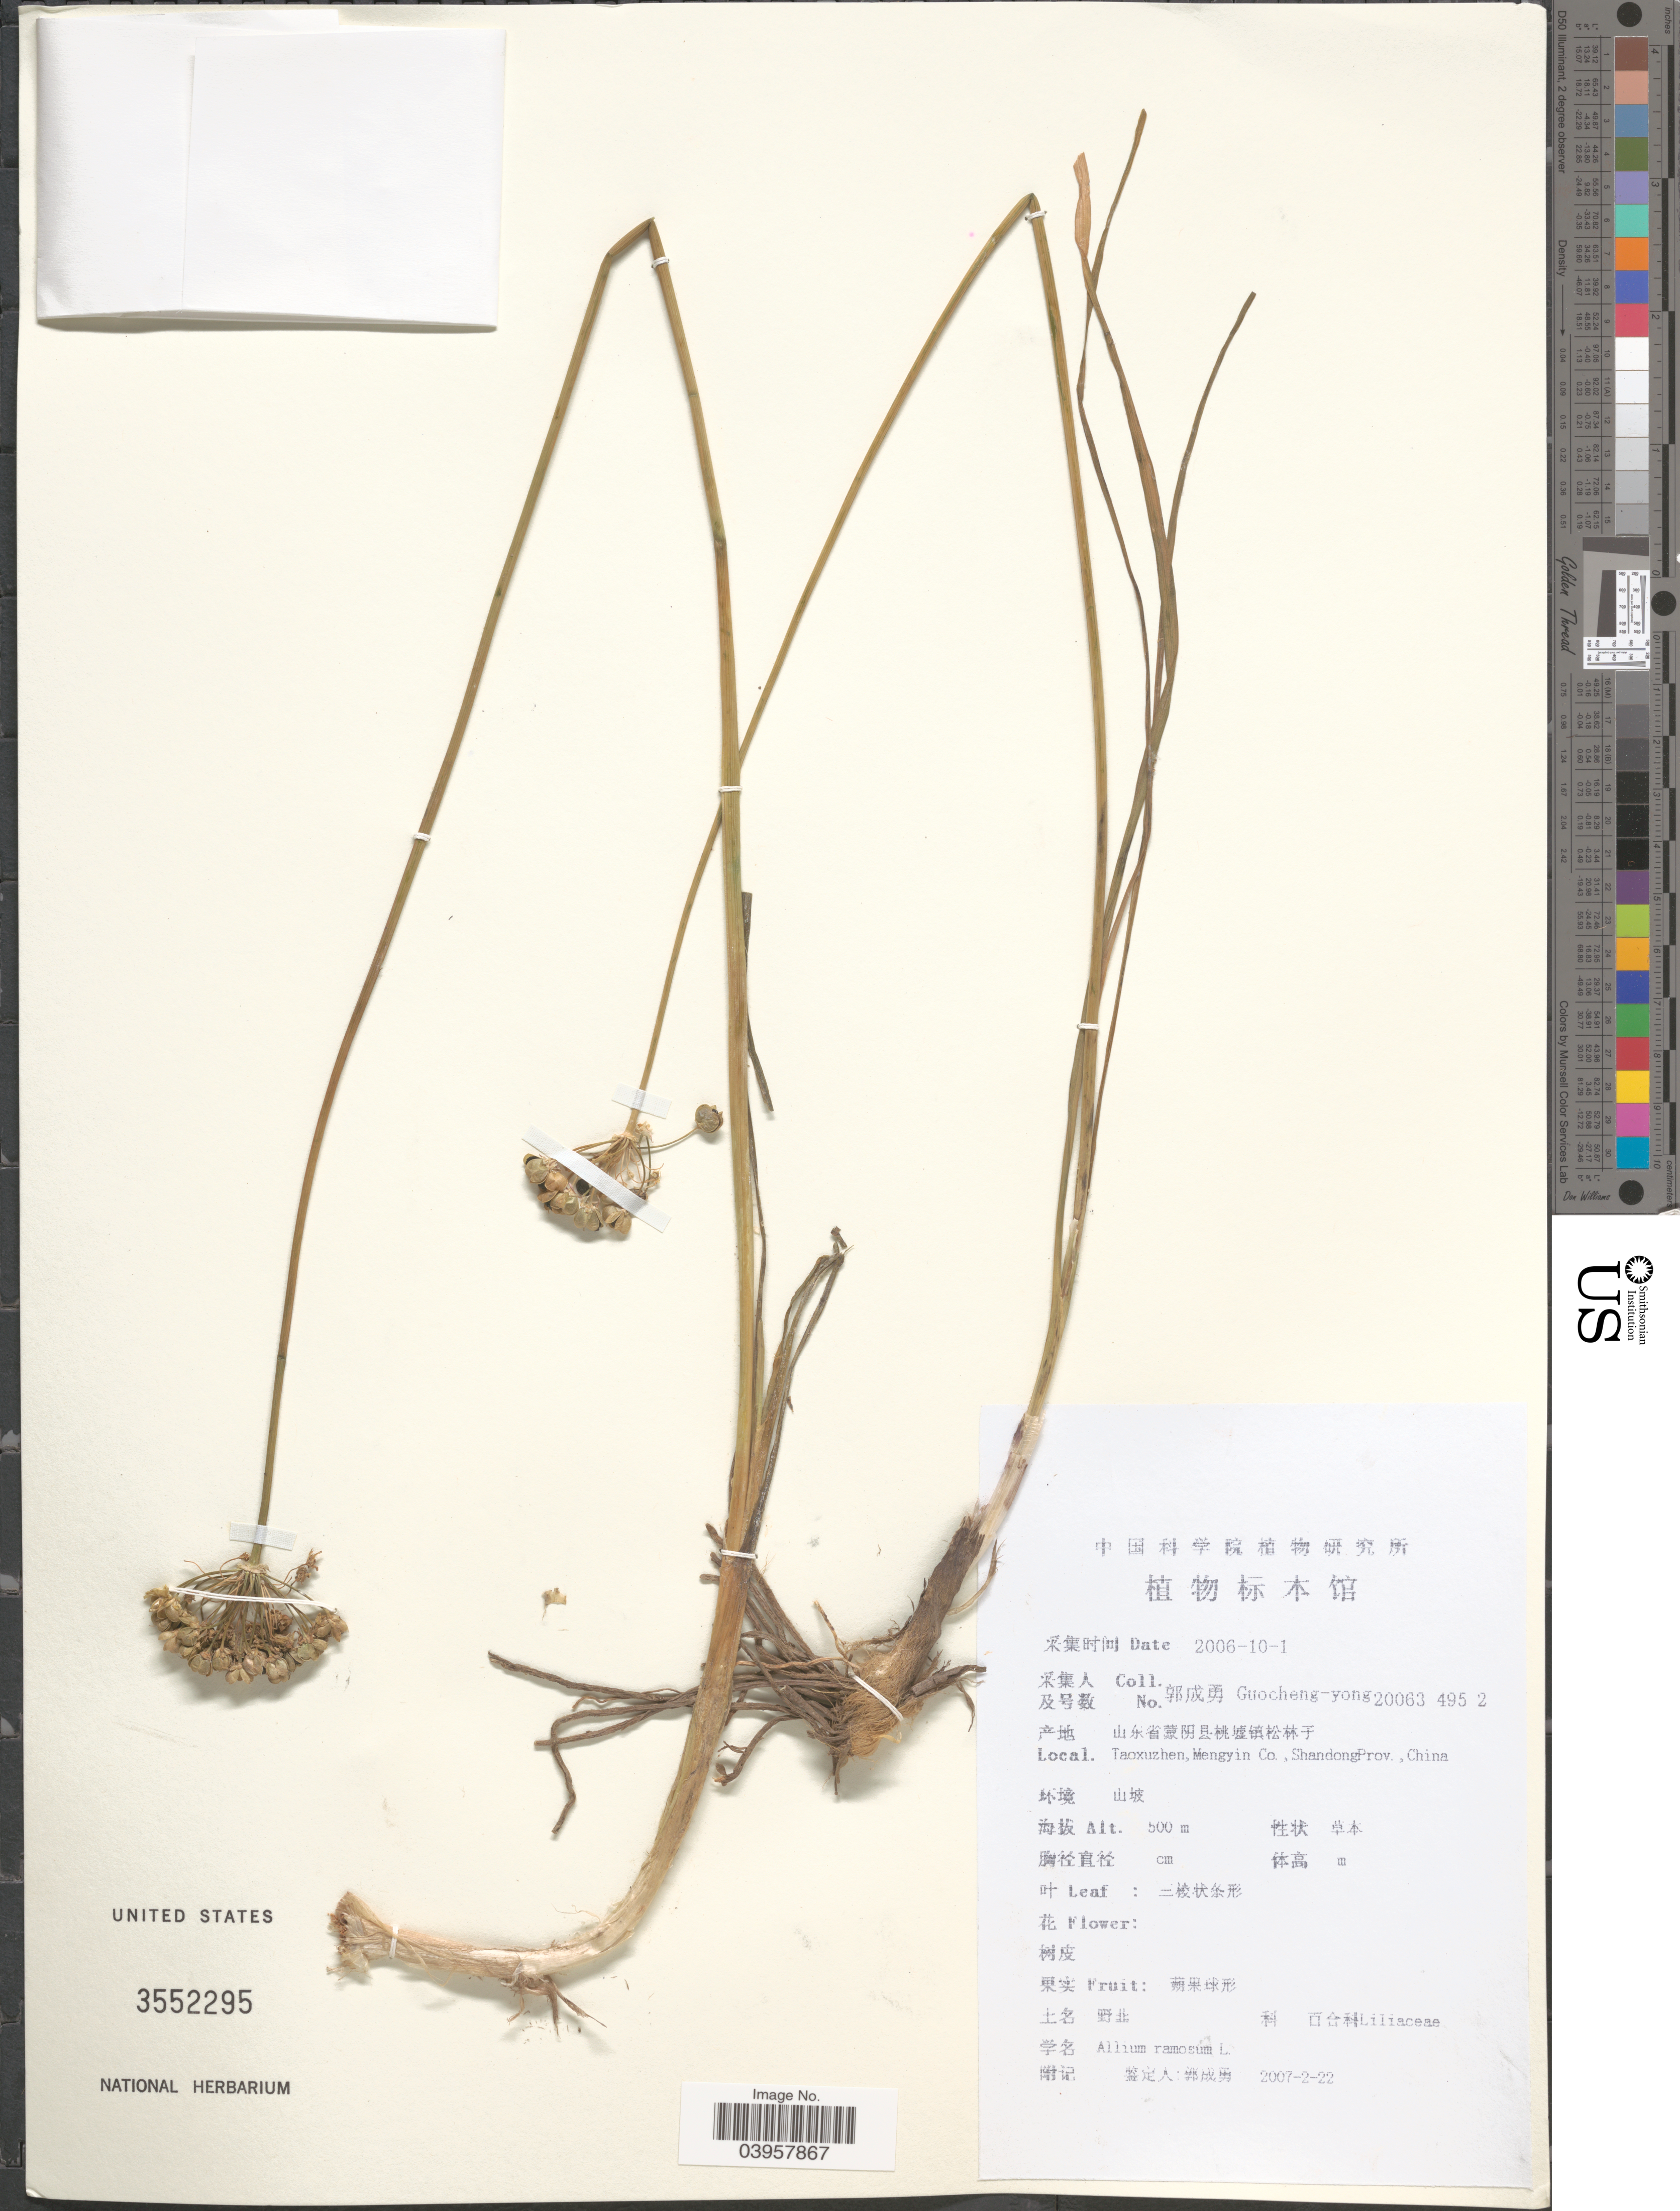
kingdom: Plantae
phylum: Tracheophyta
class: Liliopsida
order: Asparagales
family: Amaryllidaceae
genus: Allium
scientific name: Allium ramosum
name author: L.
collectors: Guo cheng-yong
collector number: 20063-495-2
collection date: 2006-10-01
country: China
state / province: Shandong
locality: Taoxuzhen, Mengyin Co.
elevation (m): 500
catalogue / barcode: US 3552295